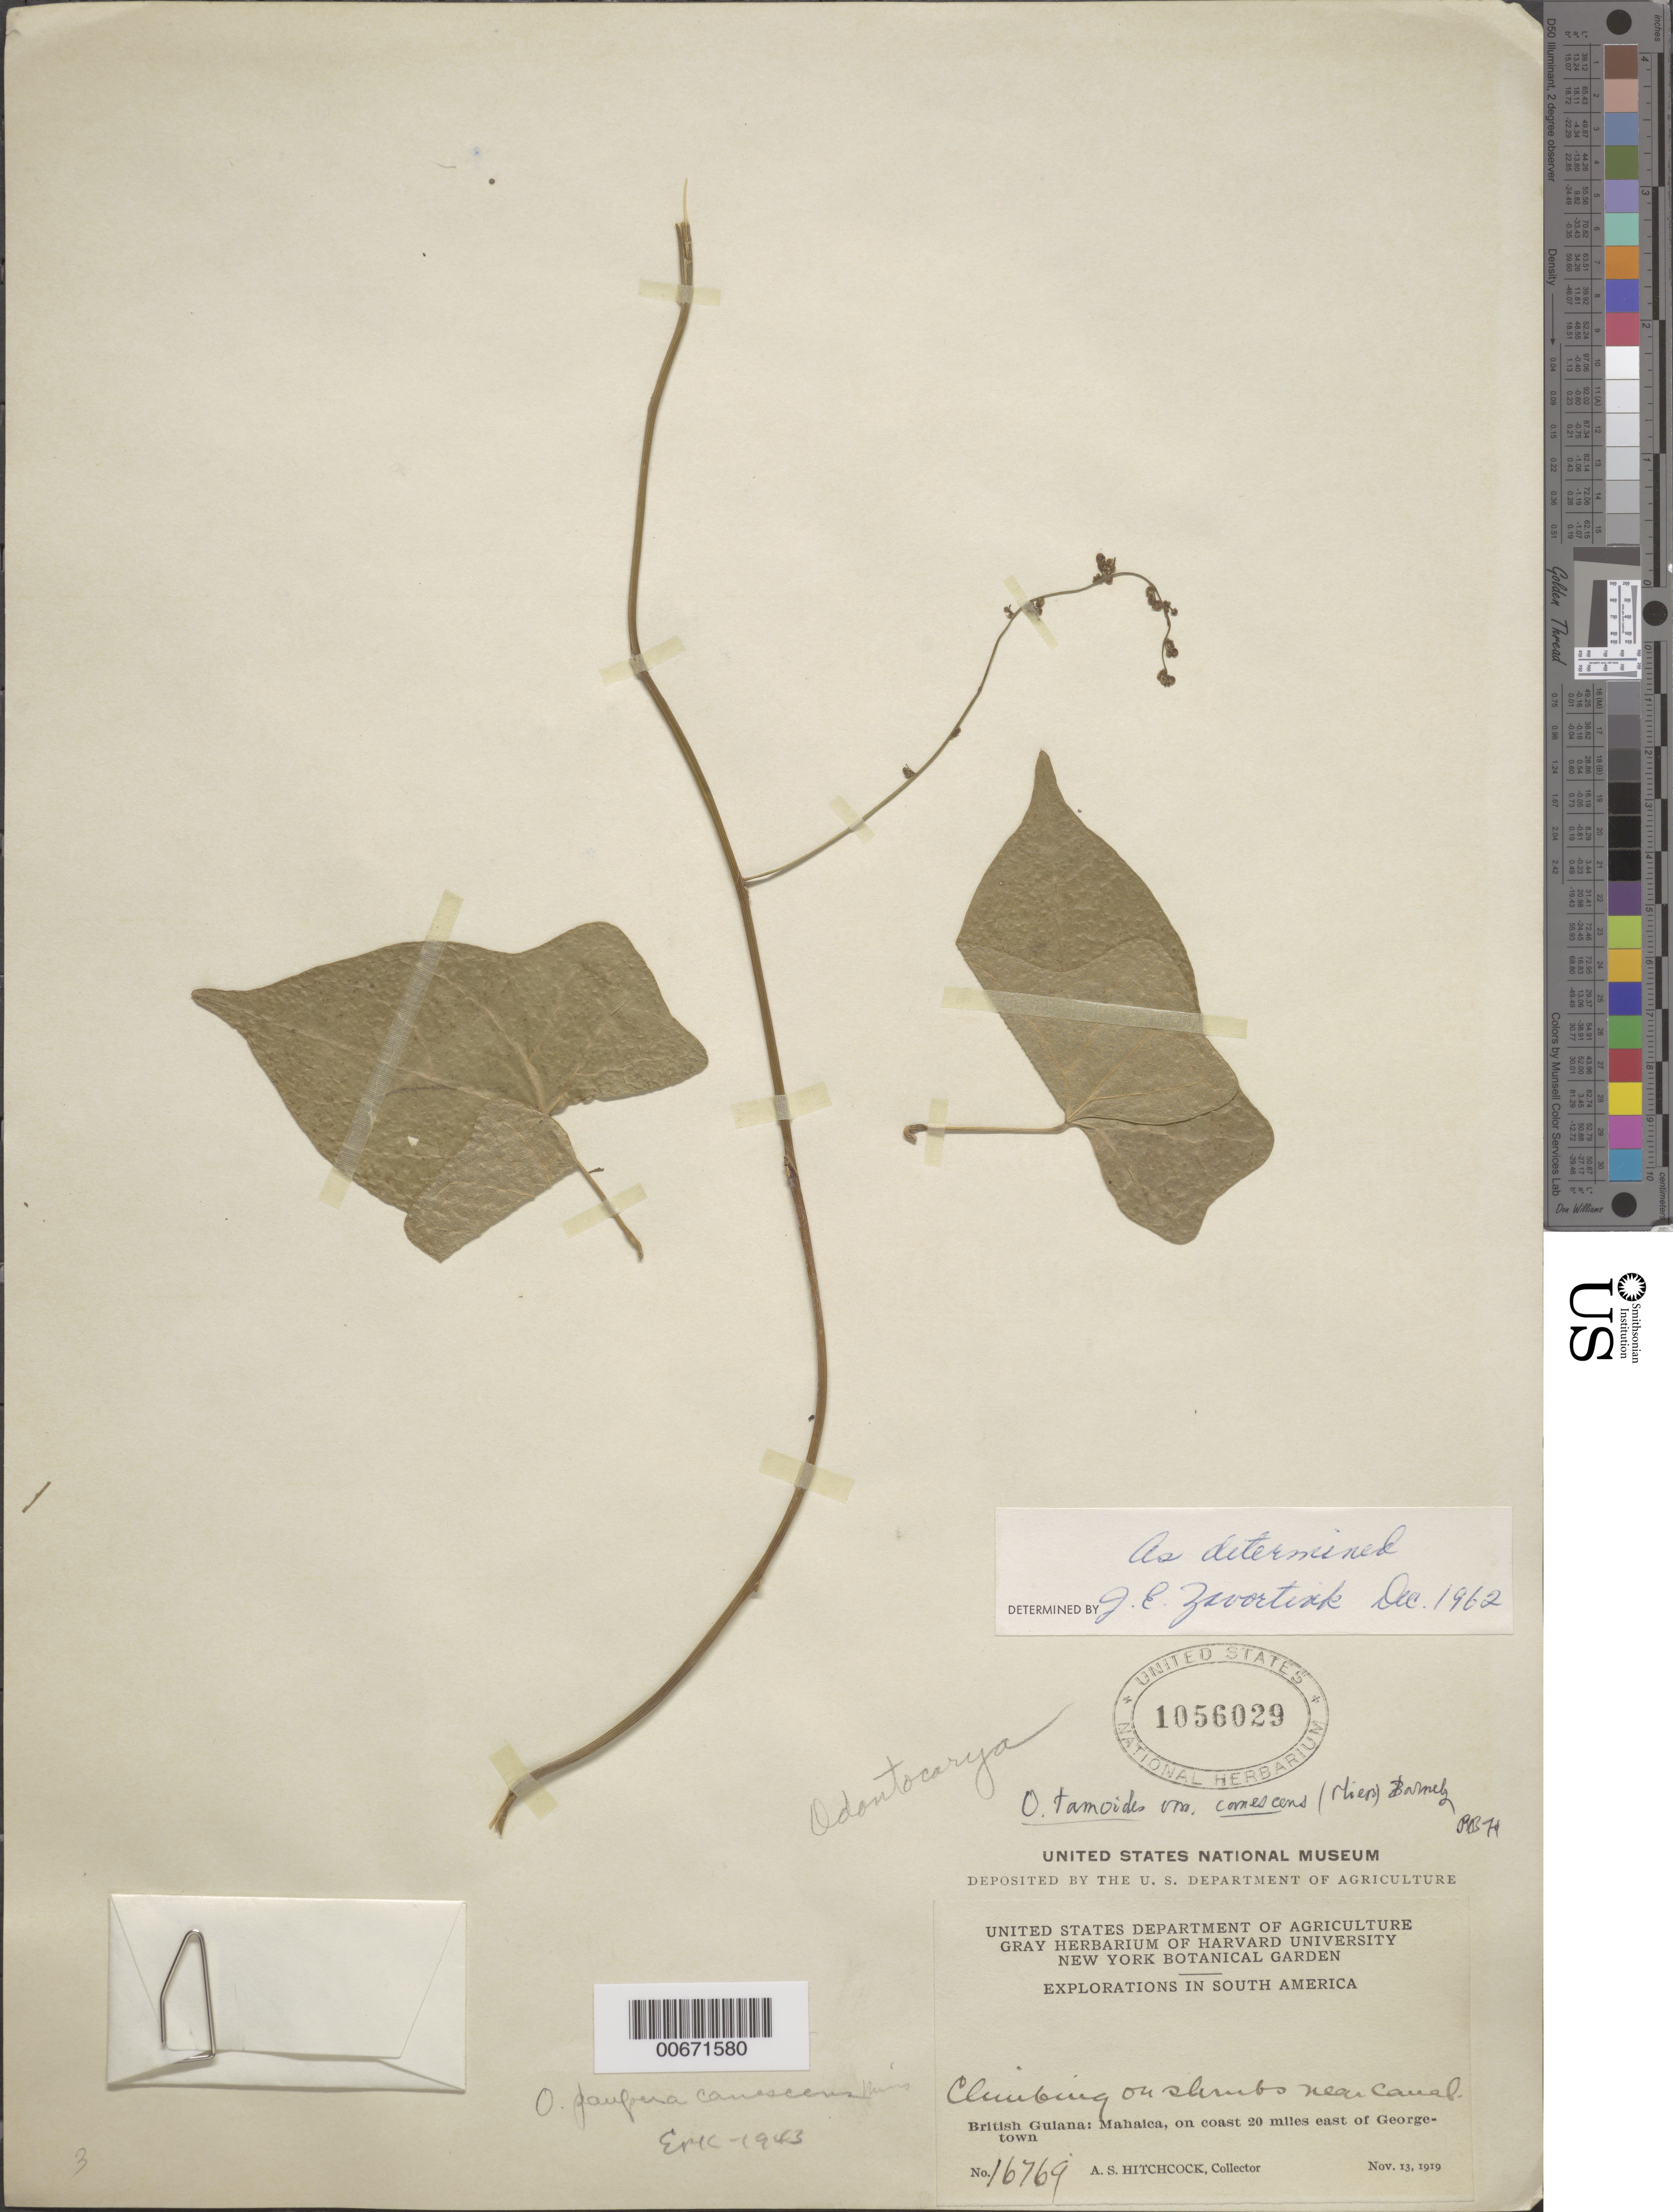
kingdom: Plantae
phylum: Tracheophyta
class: Magnoliopsida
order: Ranunculales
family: Menispermaceae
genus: Odontocarya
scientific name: Odontocarya tamoides var. canescens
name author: (Miers) Barneby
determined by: Barneby, Rupert C., (NY)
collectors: A. S. Hitchcock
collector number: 16769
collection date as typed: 13-Nov-19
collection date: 1919-11-13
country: Guyana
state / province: Demerara-Mahaica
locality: Mahaica, on coast 20 miles east of Georgetown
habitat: Near canal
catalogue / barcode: US 1056029